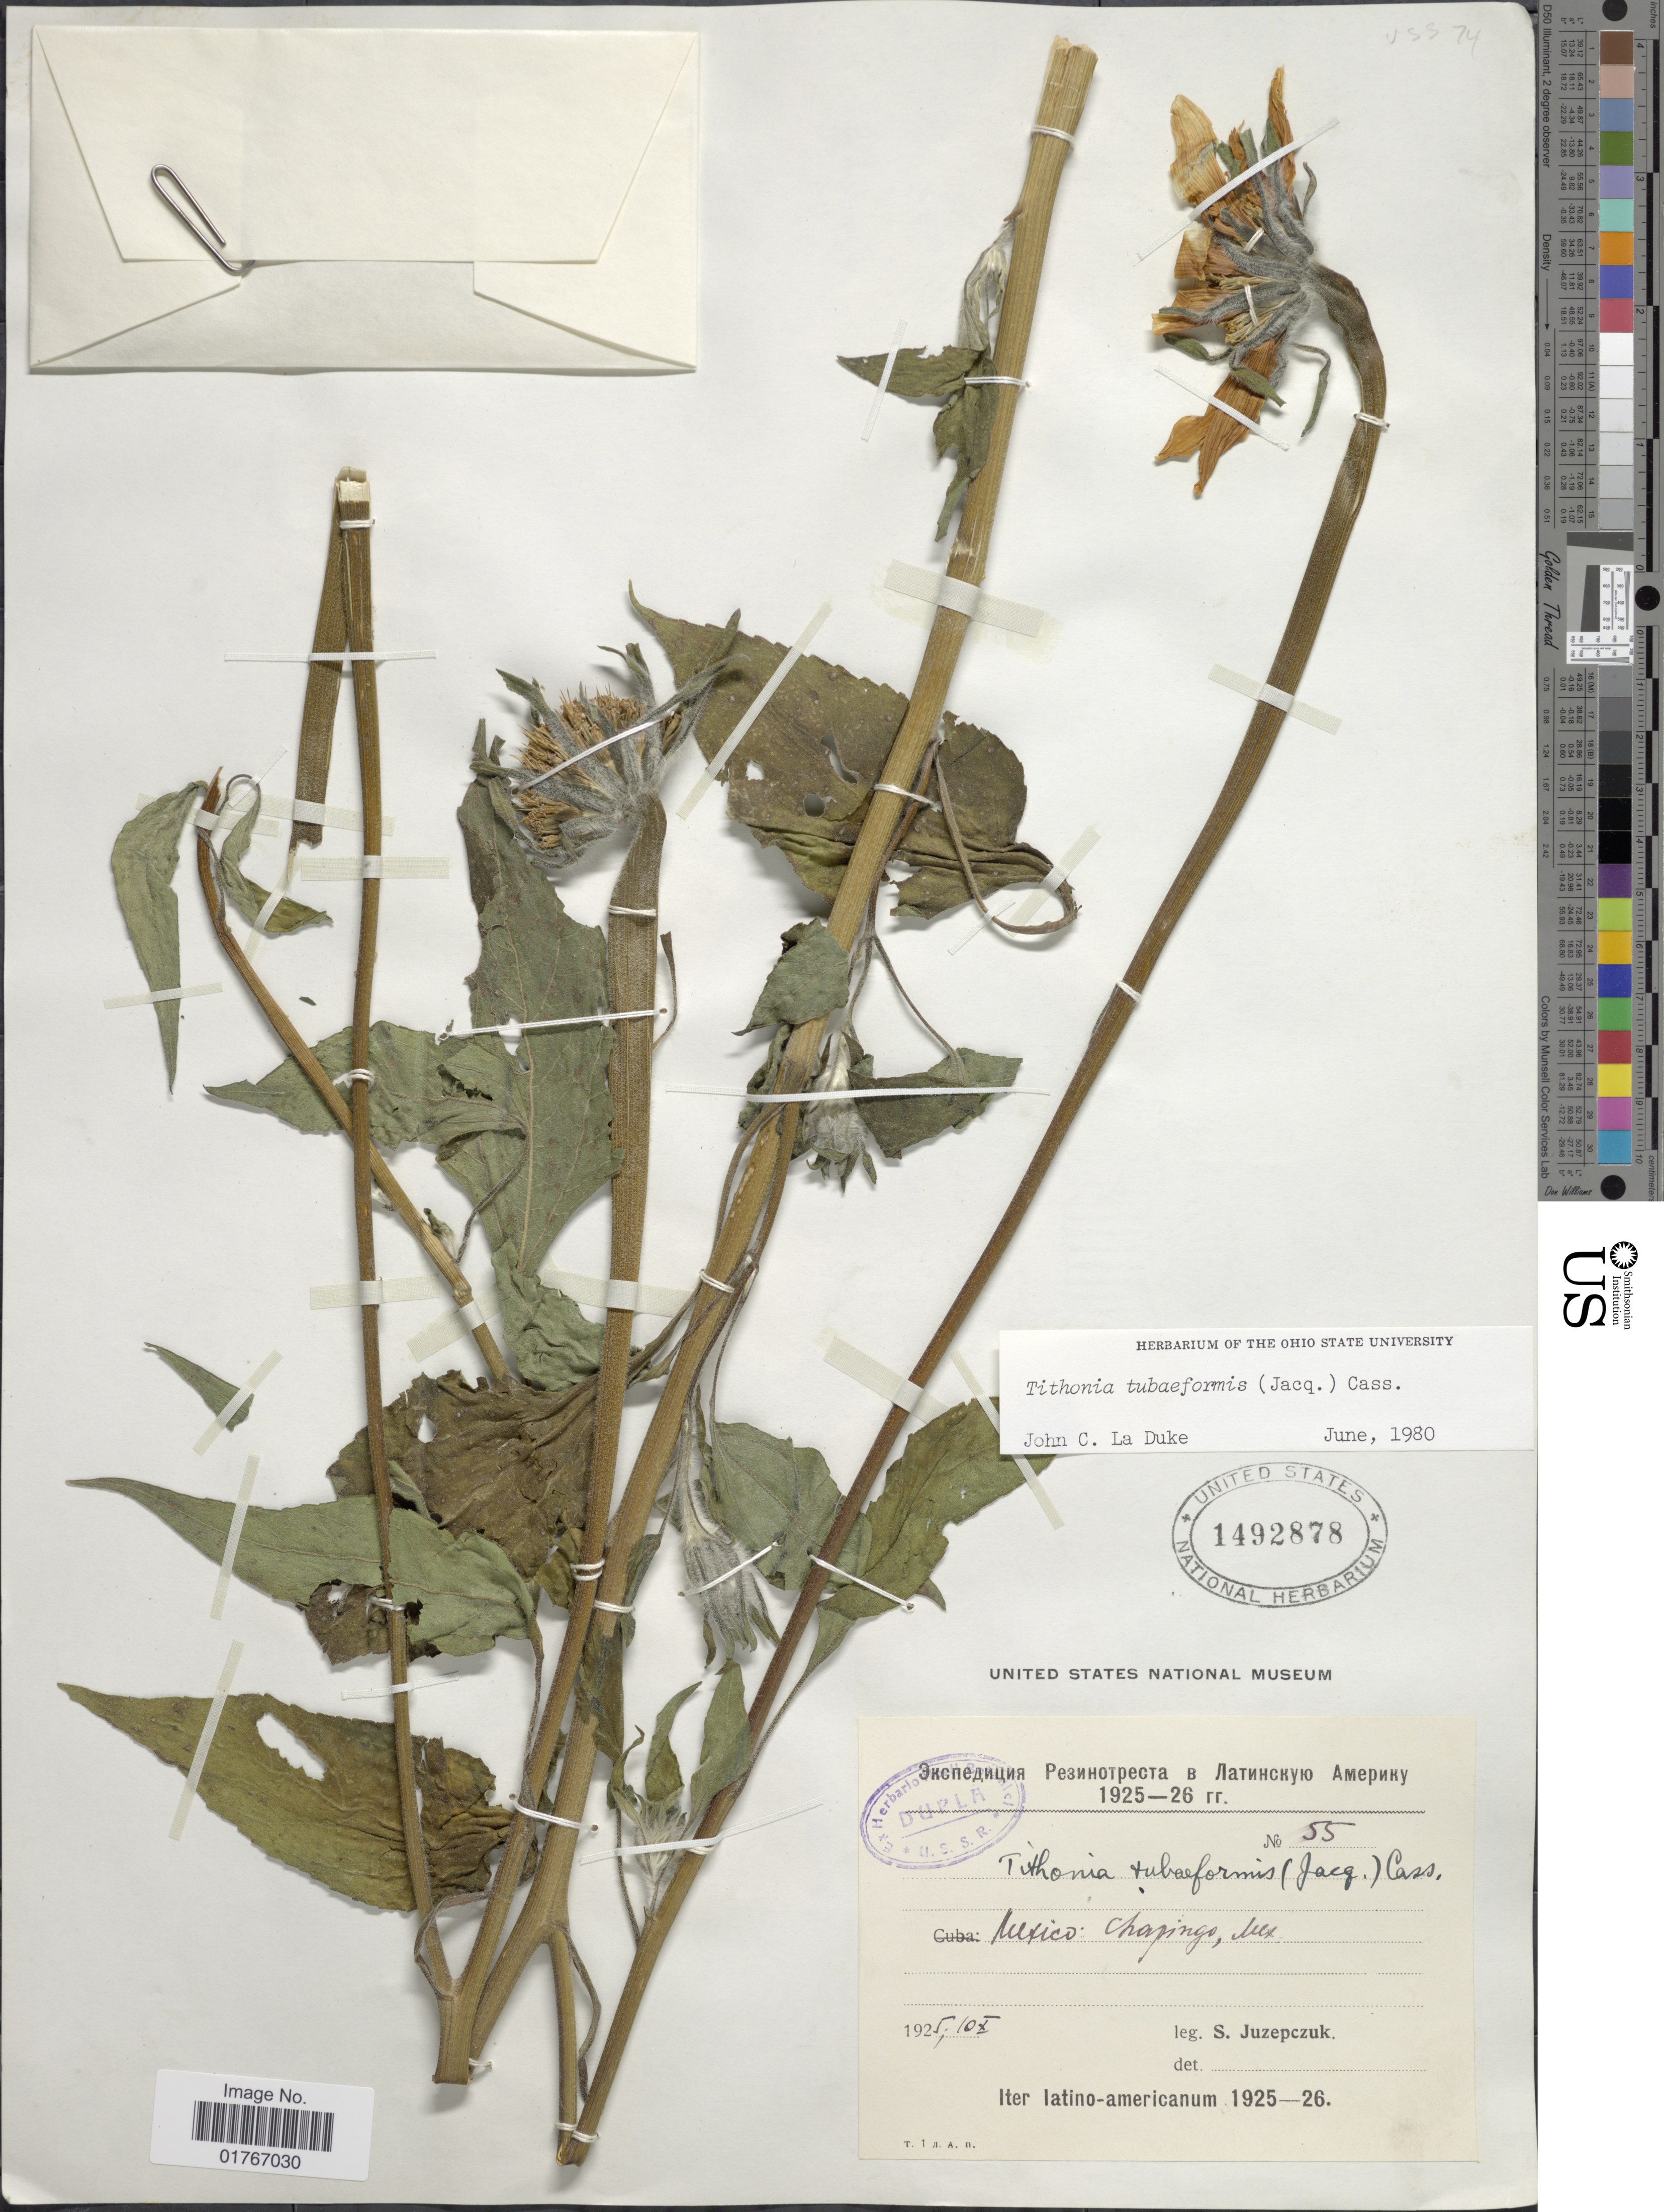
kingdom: Plantae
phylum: Tracheophyta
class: Magnoliopsida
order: Asterales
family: Asteraceae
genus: Tithonia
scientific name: Tithonia tubaeformis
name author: (Jacq.) Cass.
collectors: S. V. Juzepczuk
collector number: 55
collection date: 1925-10-10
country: Mexico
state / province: México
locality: Chapingo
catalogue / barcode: US 1492878